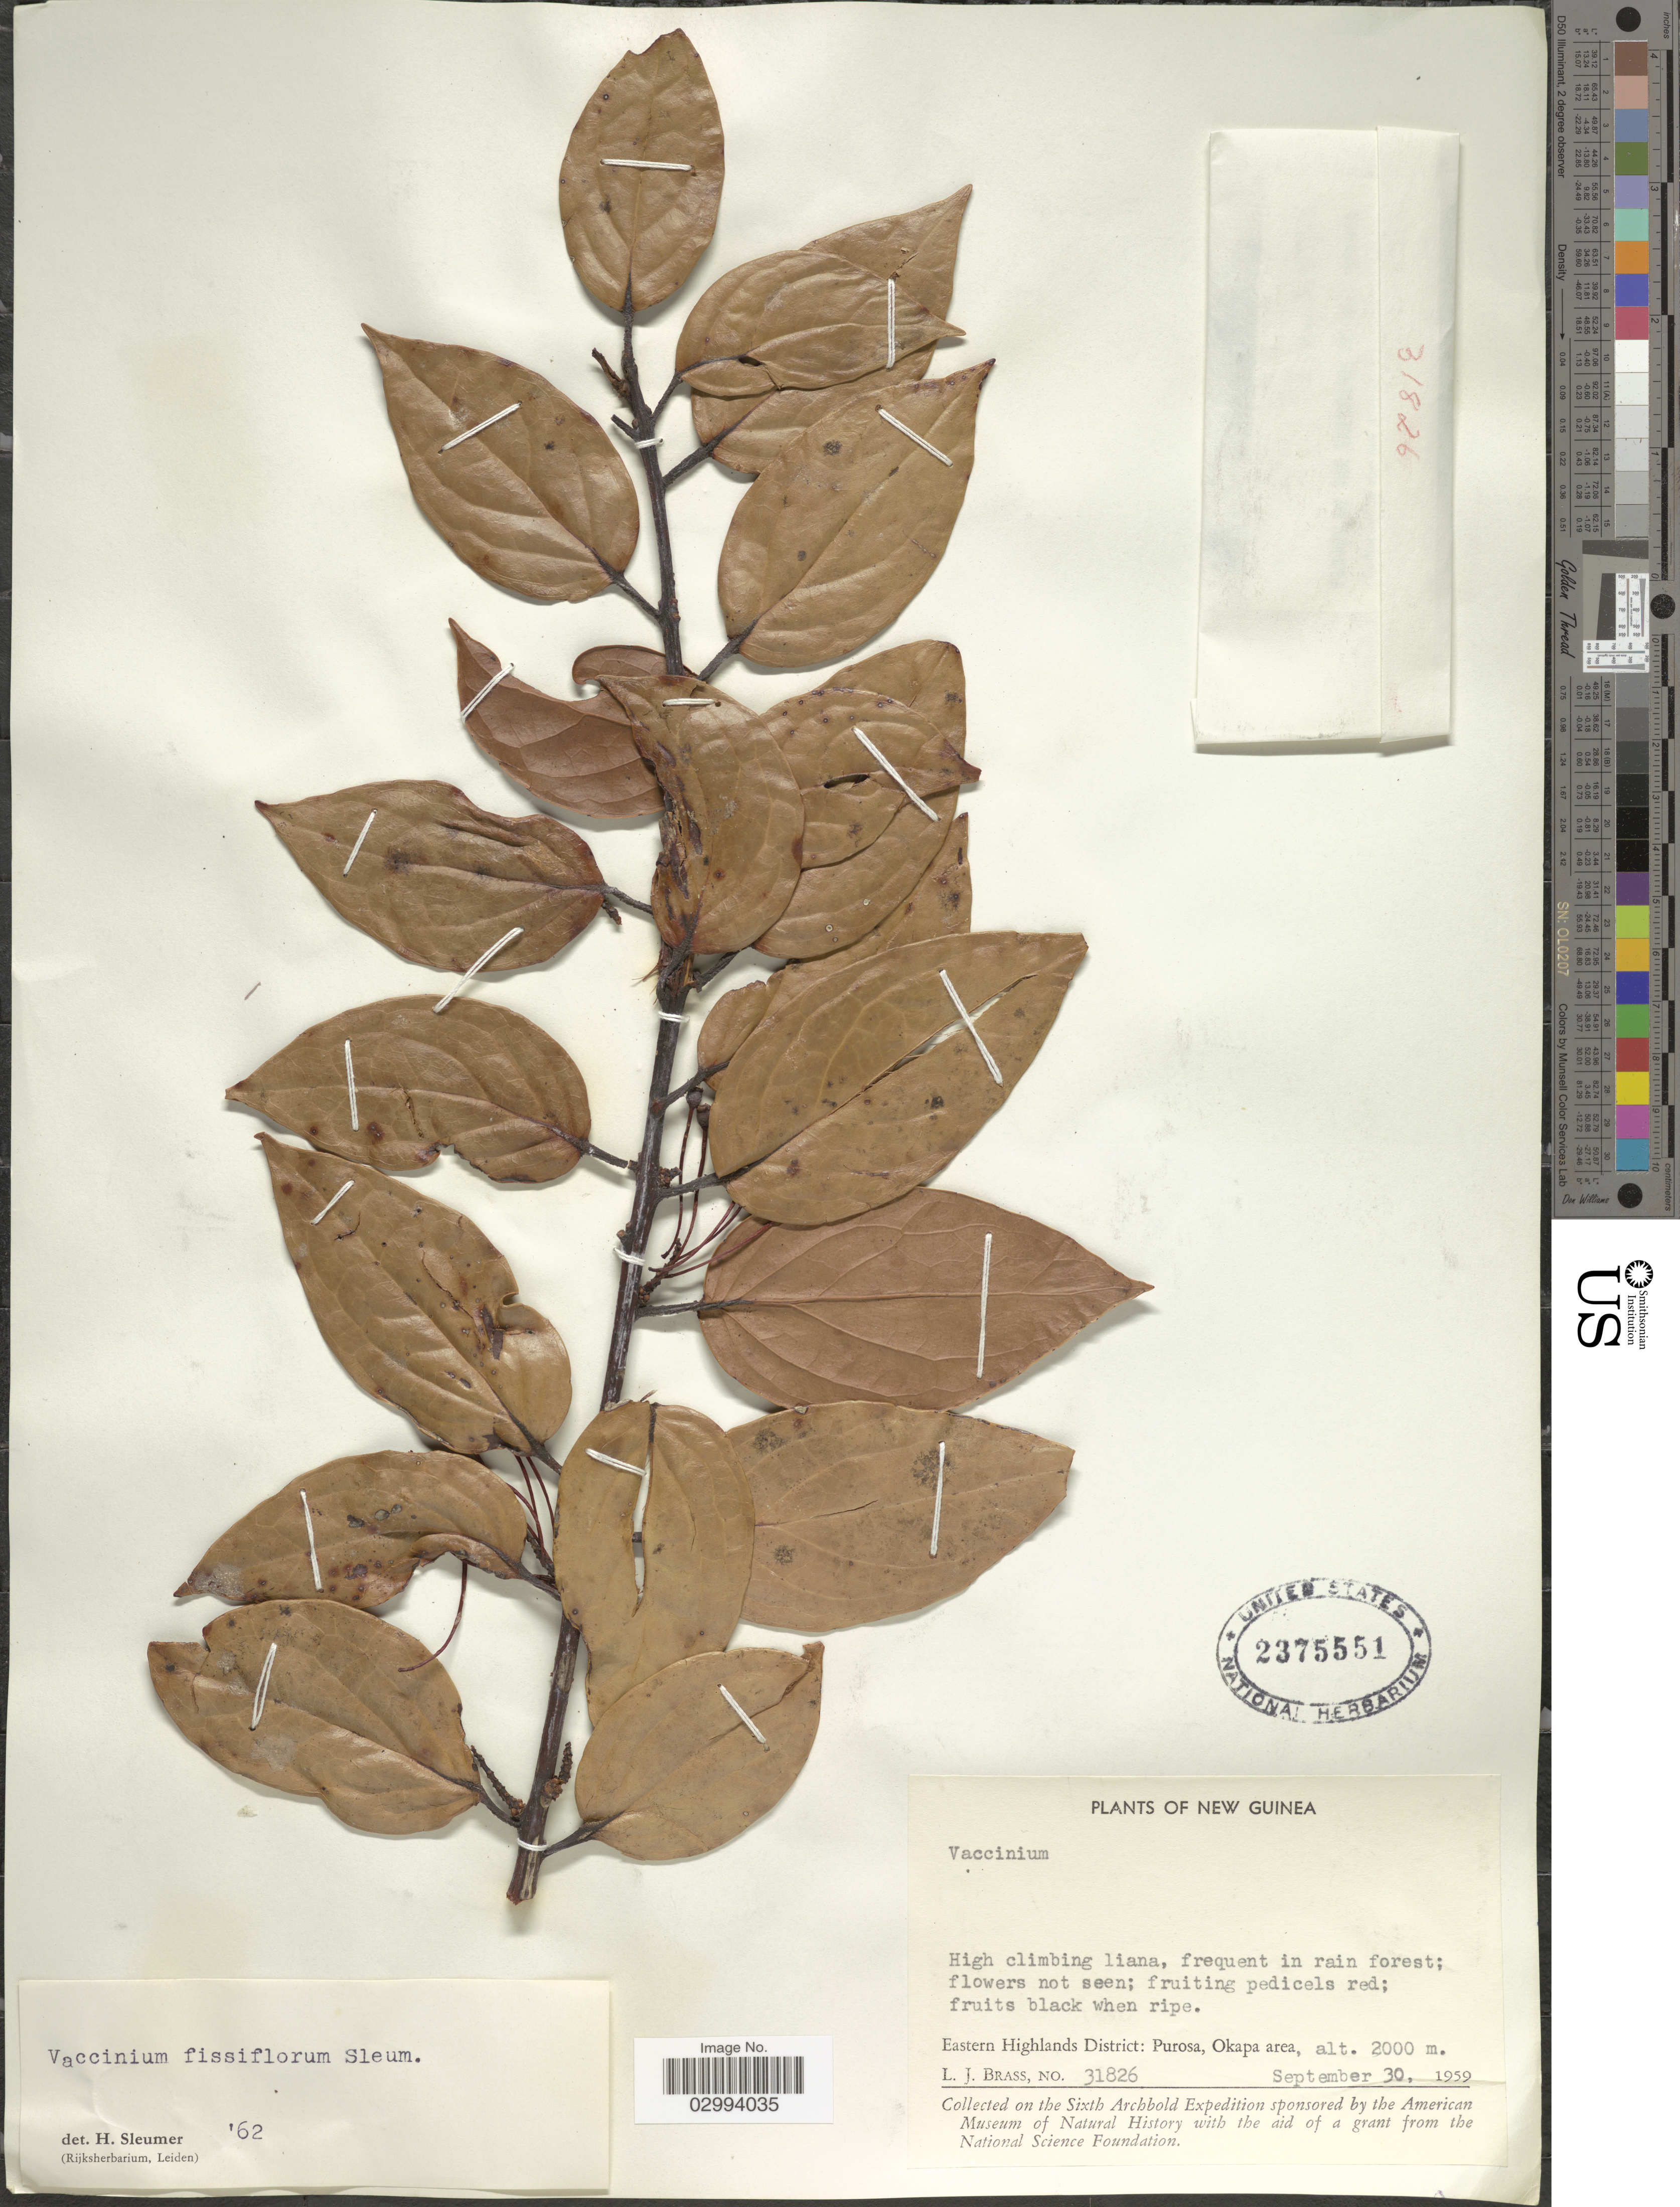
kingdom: Plantae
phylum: Tracheophyta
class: Magnoliopsida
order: Ericales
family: Ericaceae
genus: Dimorphanthera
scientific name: Dimorphanthera fissiflora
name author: (Sleumer) P.F. Stevens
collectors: L. J. Brass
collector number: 31826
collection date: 1959-09-30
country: Papua New Guinea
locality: New Guinea. Eastern Highlands District: Purosa, Okapa area.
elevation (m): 2000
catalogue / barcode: US 2375551